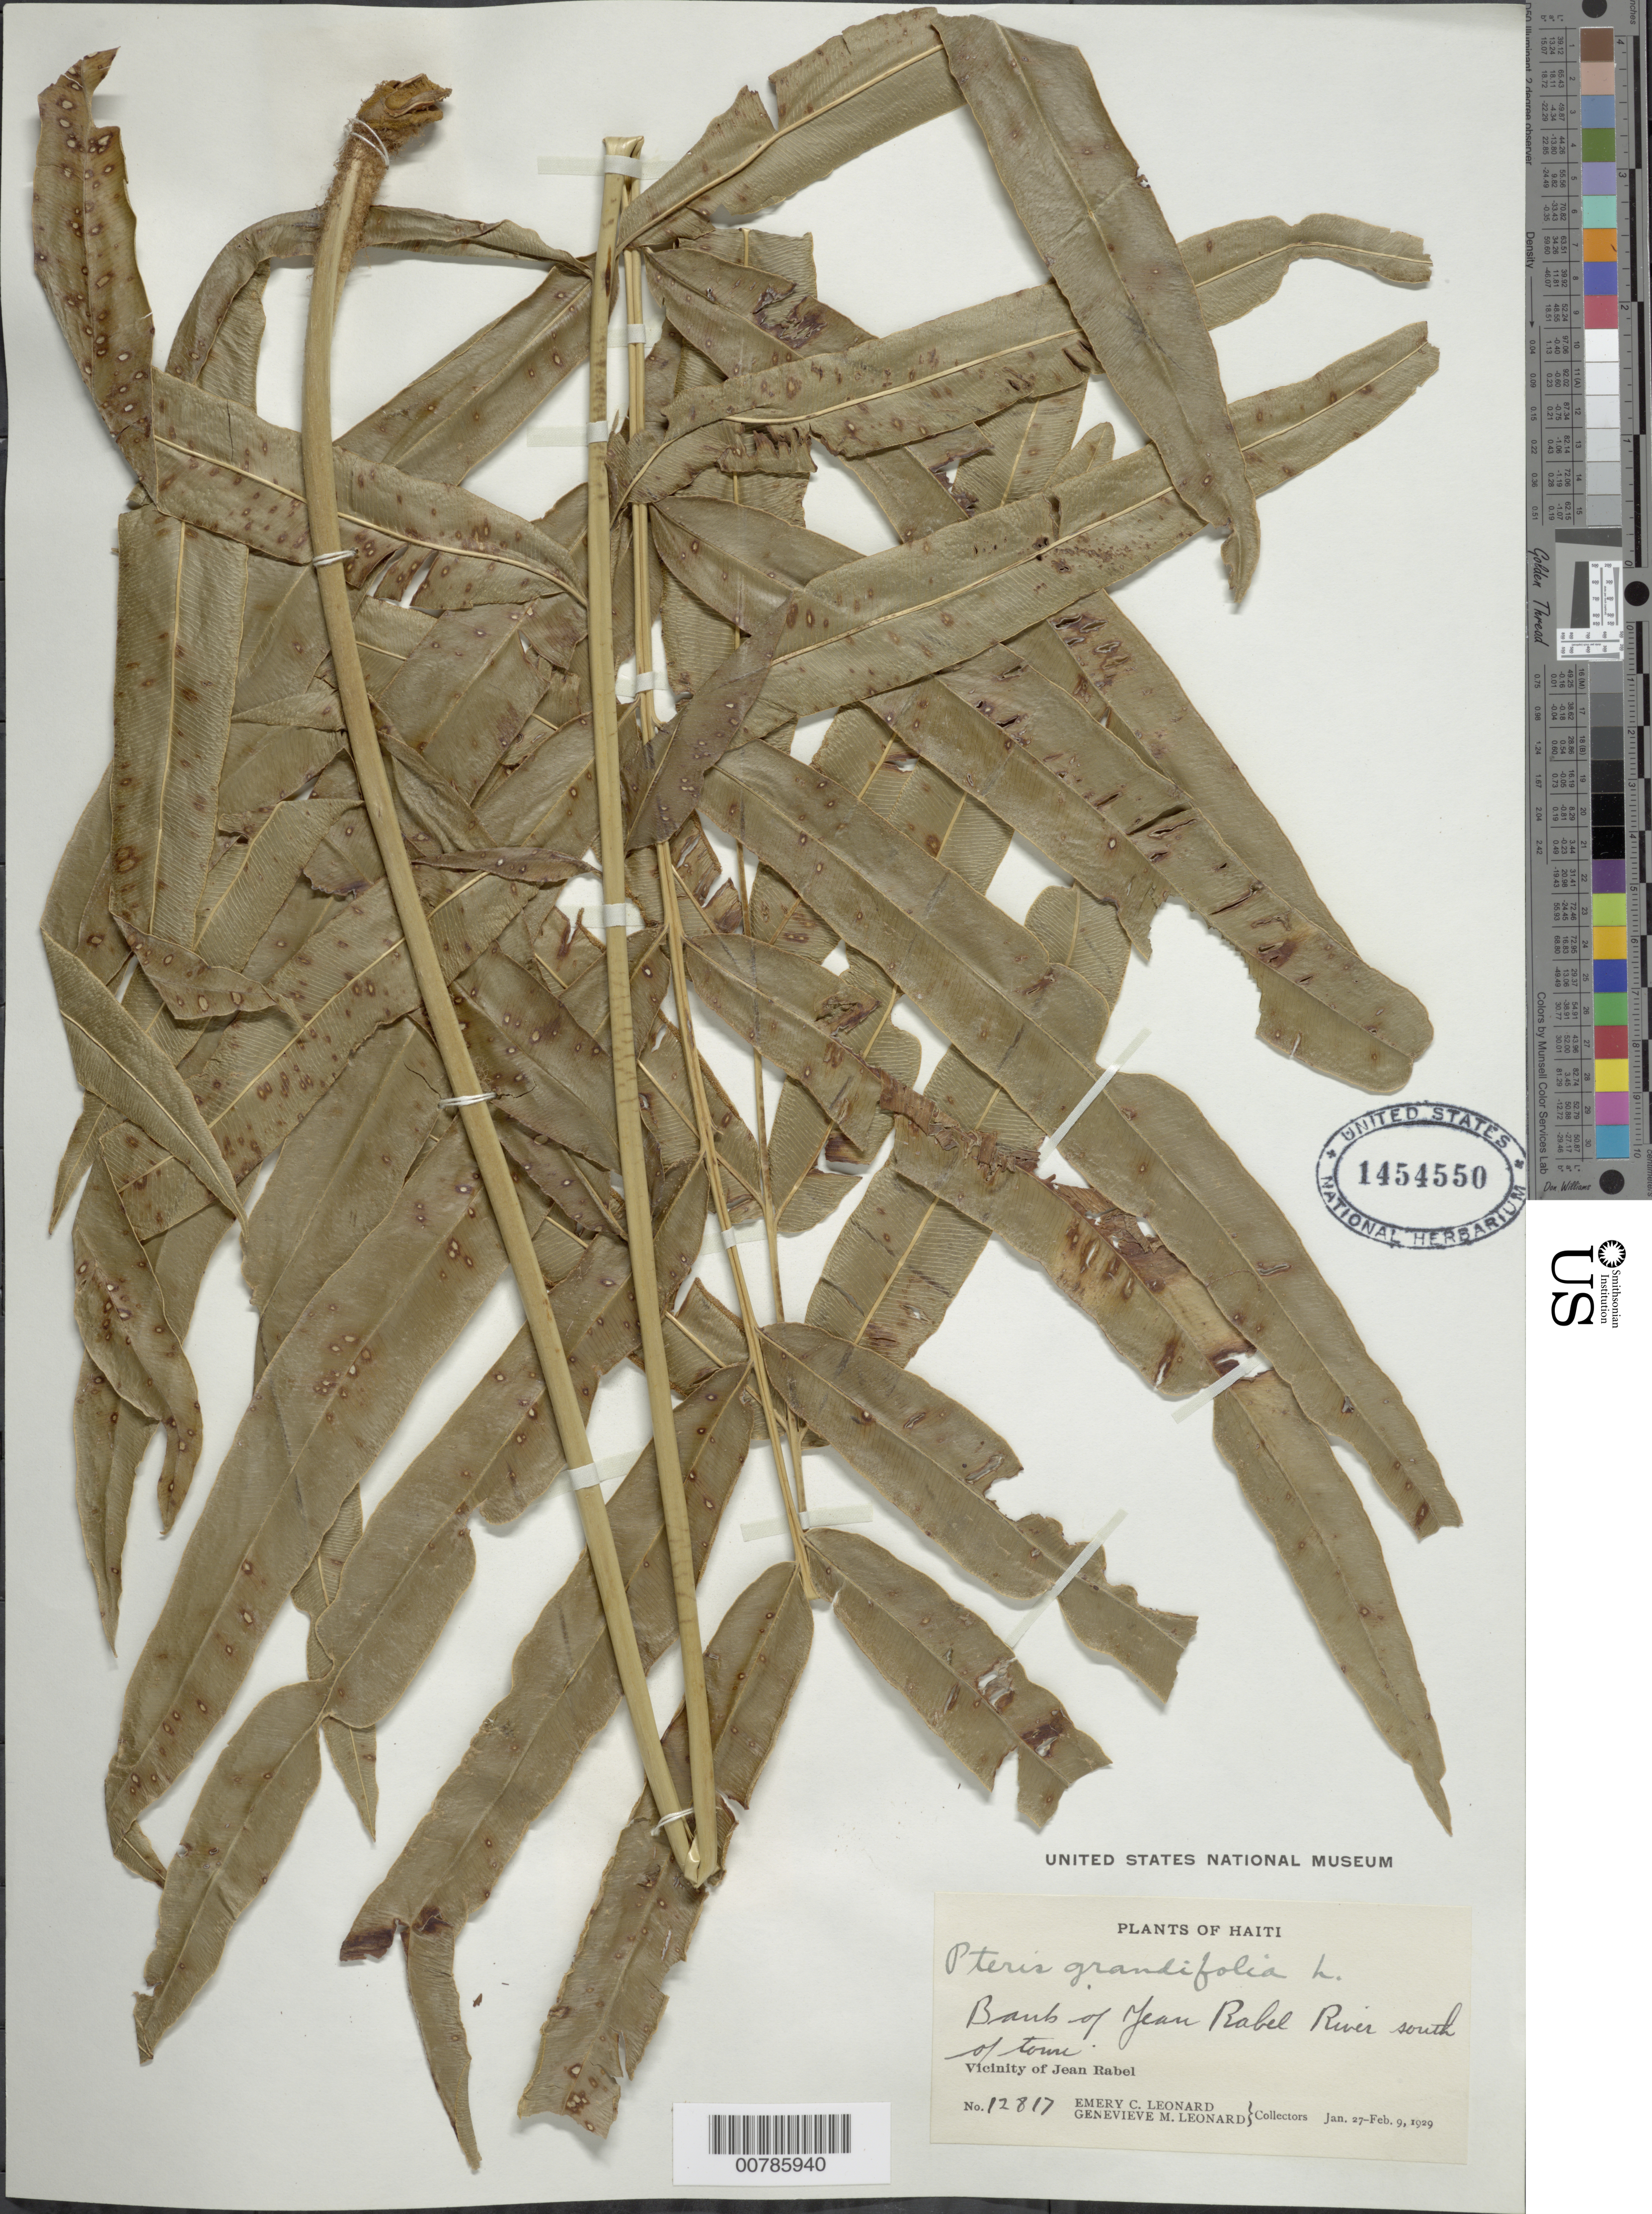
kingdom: Plantae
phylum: Tracheophyta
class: Polypodiopsida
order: Polypodiales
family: Pteridaceae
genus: Pteris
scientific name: Pteris grandifolia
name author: L.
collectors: E. C. Leonard & G. M. Leonard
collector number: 12817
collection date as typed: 27 Feb 1929 to 09 Feb 1929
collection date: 1929-02-09/1929-02-27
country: Haiti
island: Hispaniola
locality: Jean Rabel, bank of Jean Rabel River, south of town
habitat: Riverbank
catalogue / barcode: US 1454550